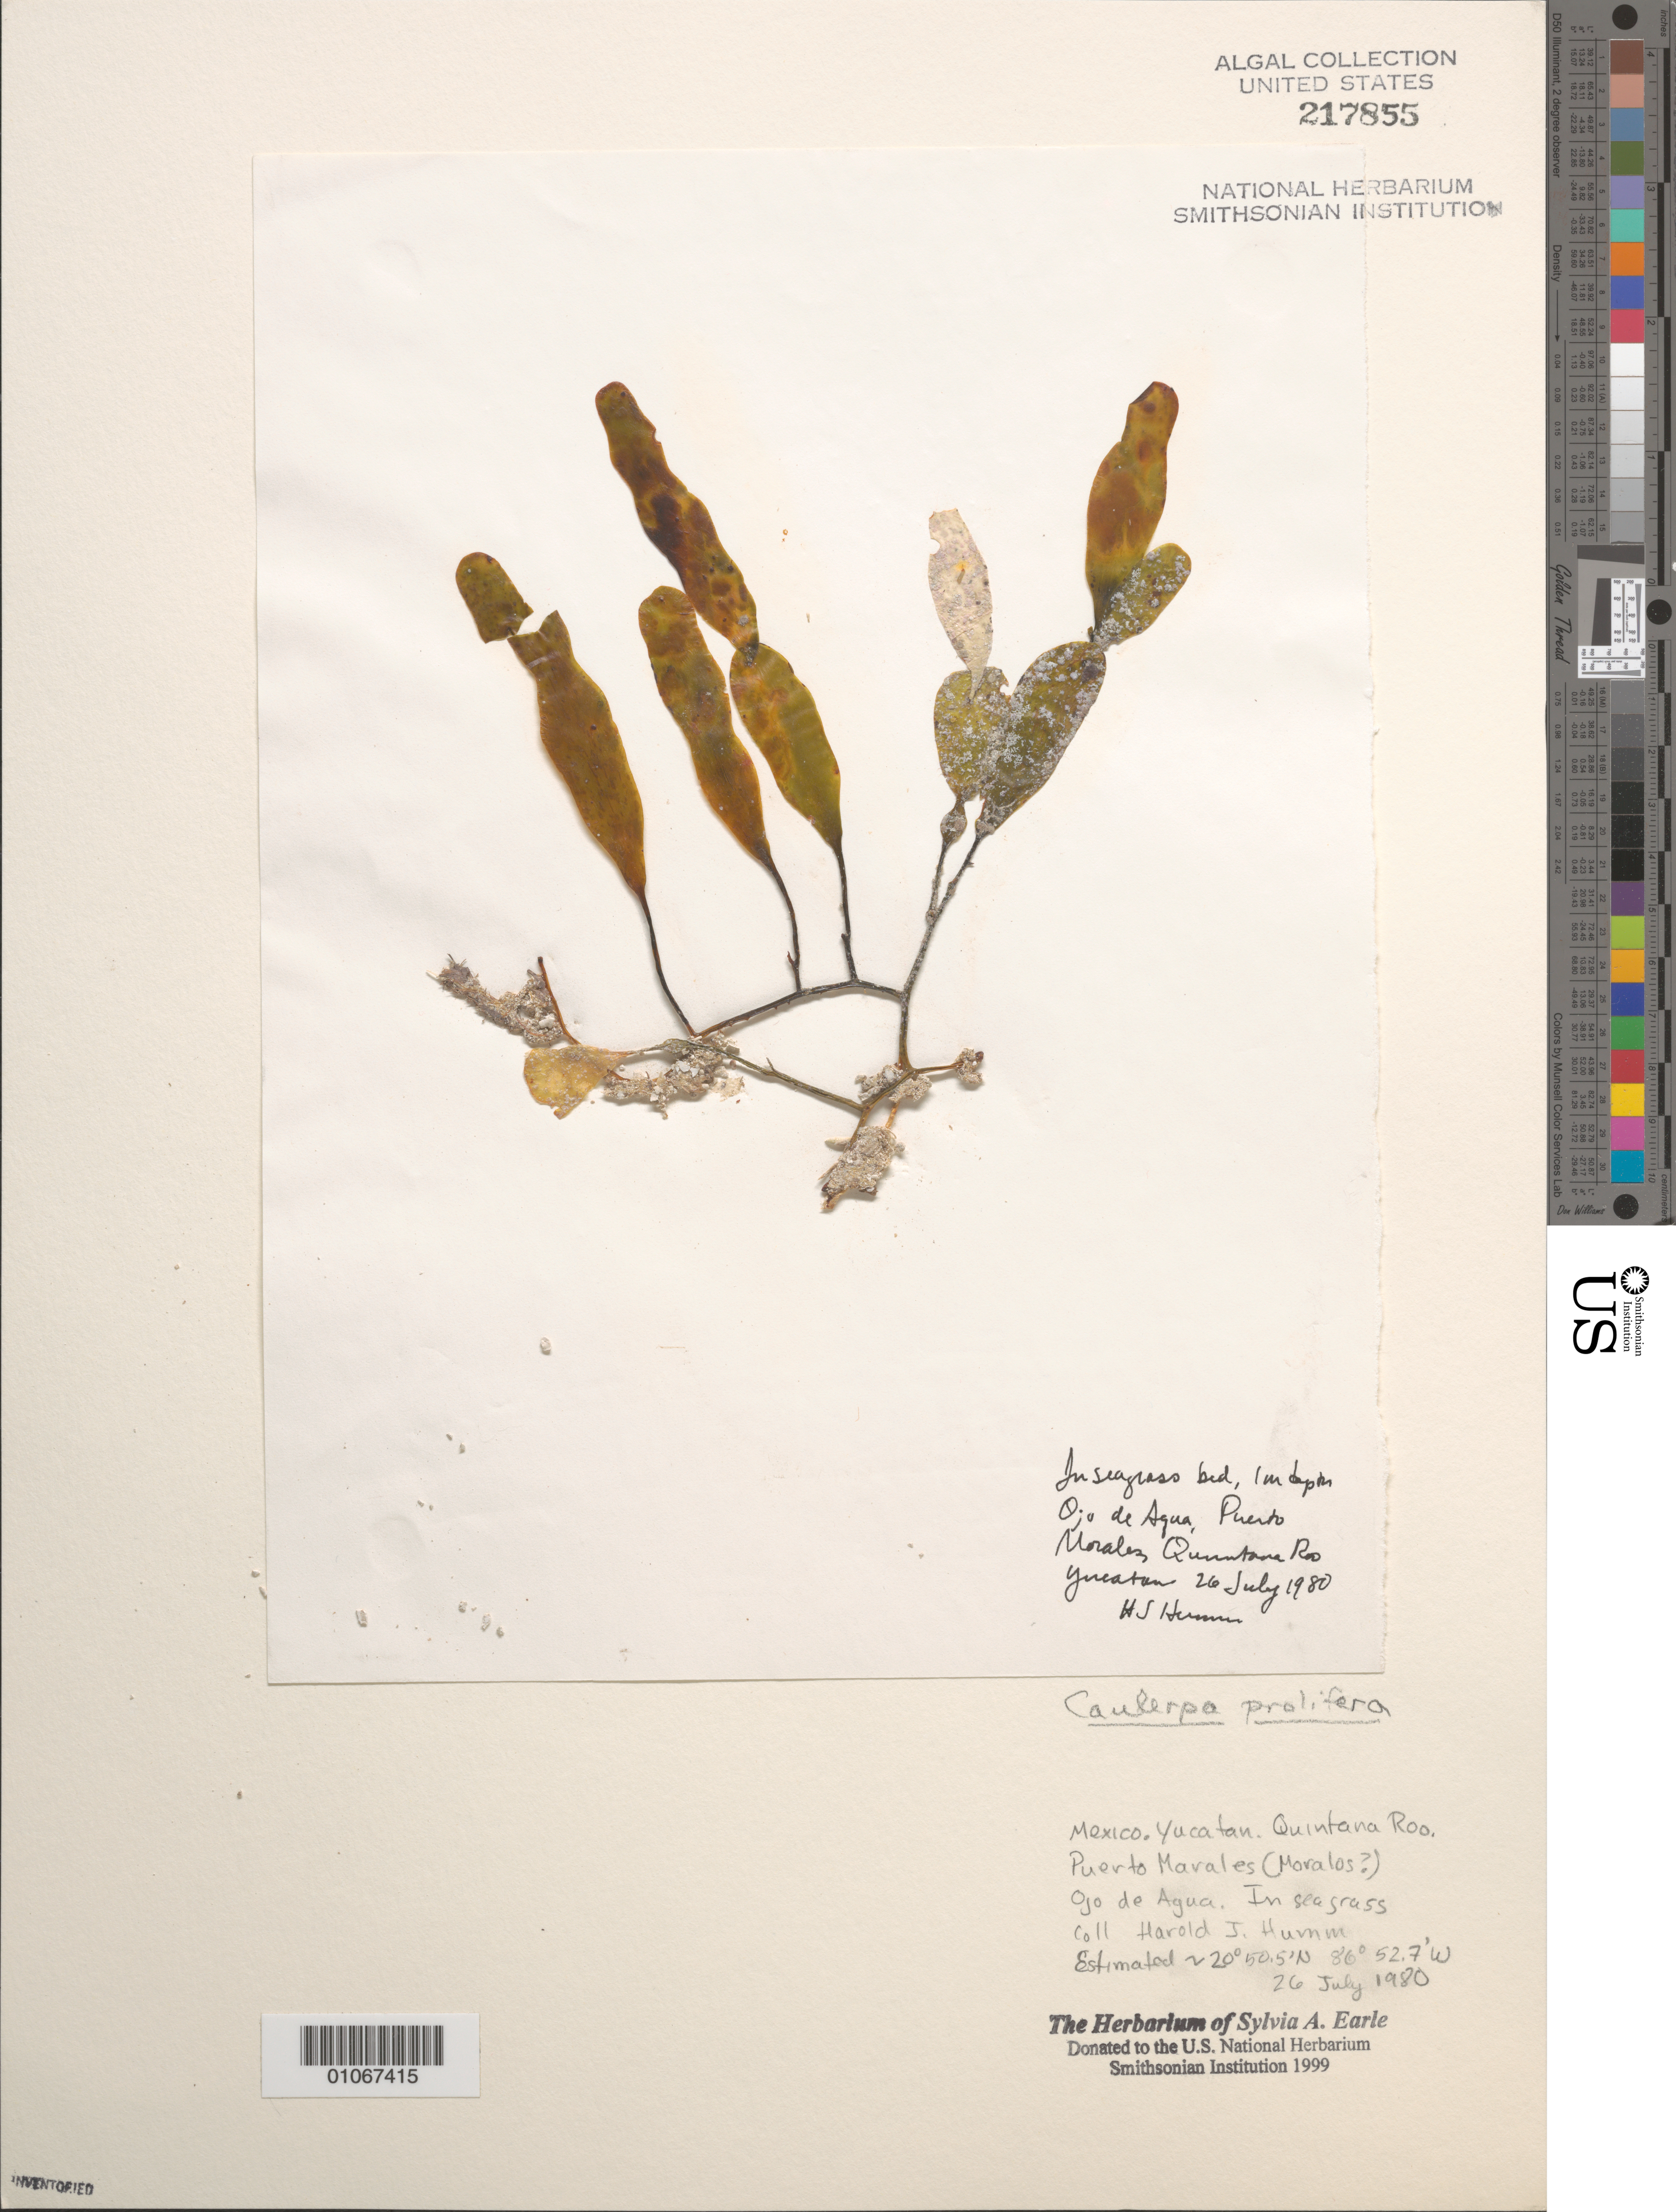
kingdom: Plantae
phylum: Chlorophyta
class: Ulvophyceae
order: Bryopsidales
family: Caulerpaceae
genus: Caulerpa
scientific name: Caulerpa prolifera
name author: (Forssk.) J.V.Lamouroux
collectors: H. J. Humm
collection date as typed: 26 Jul 1980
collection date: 1980-07-26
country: Mexico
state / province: Quintana Roo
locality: Puerto Morales, Ojo de Agua, Yucatan Peninsula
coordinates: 20 50.5'N, 86 52.7'W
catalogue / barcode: US 217855